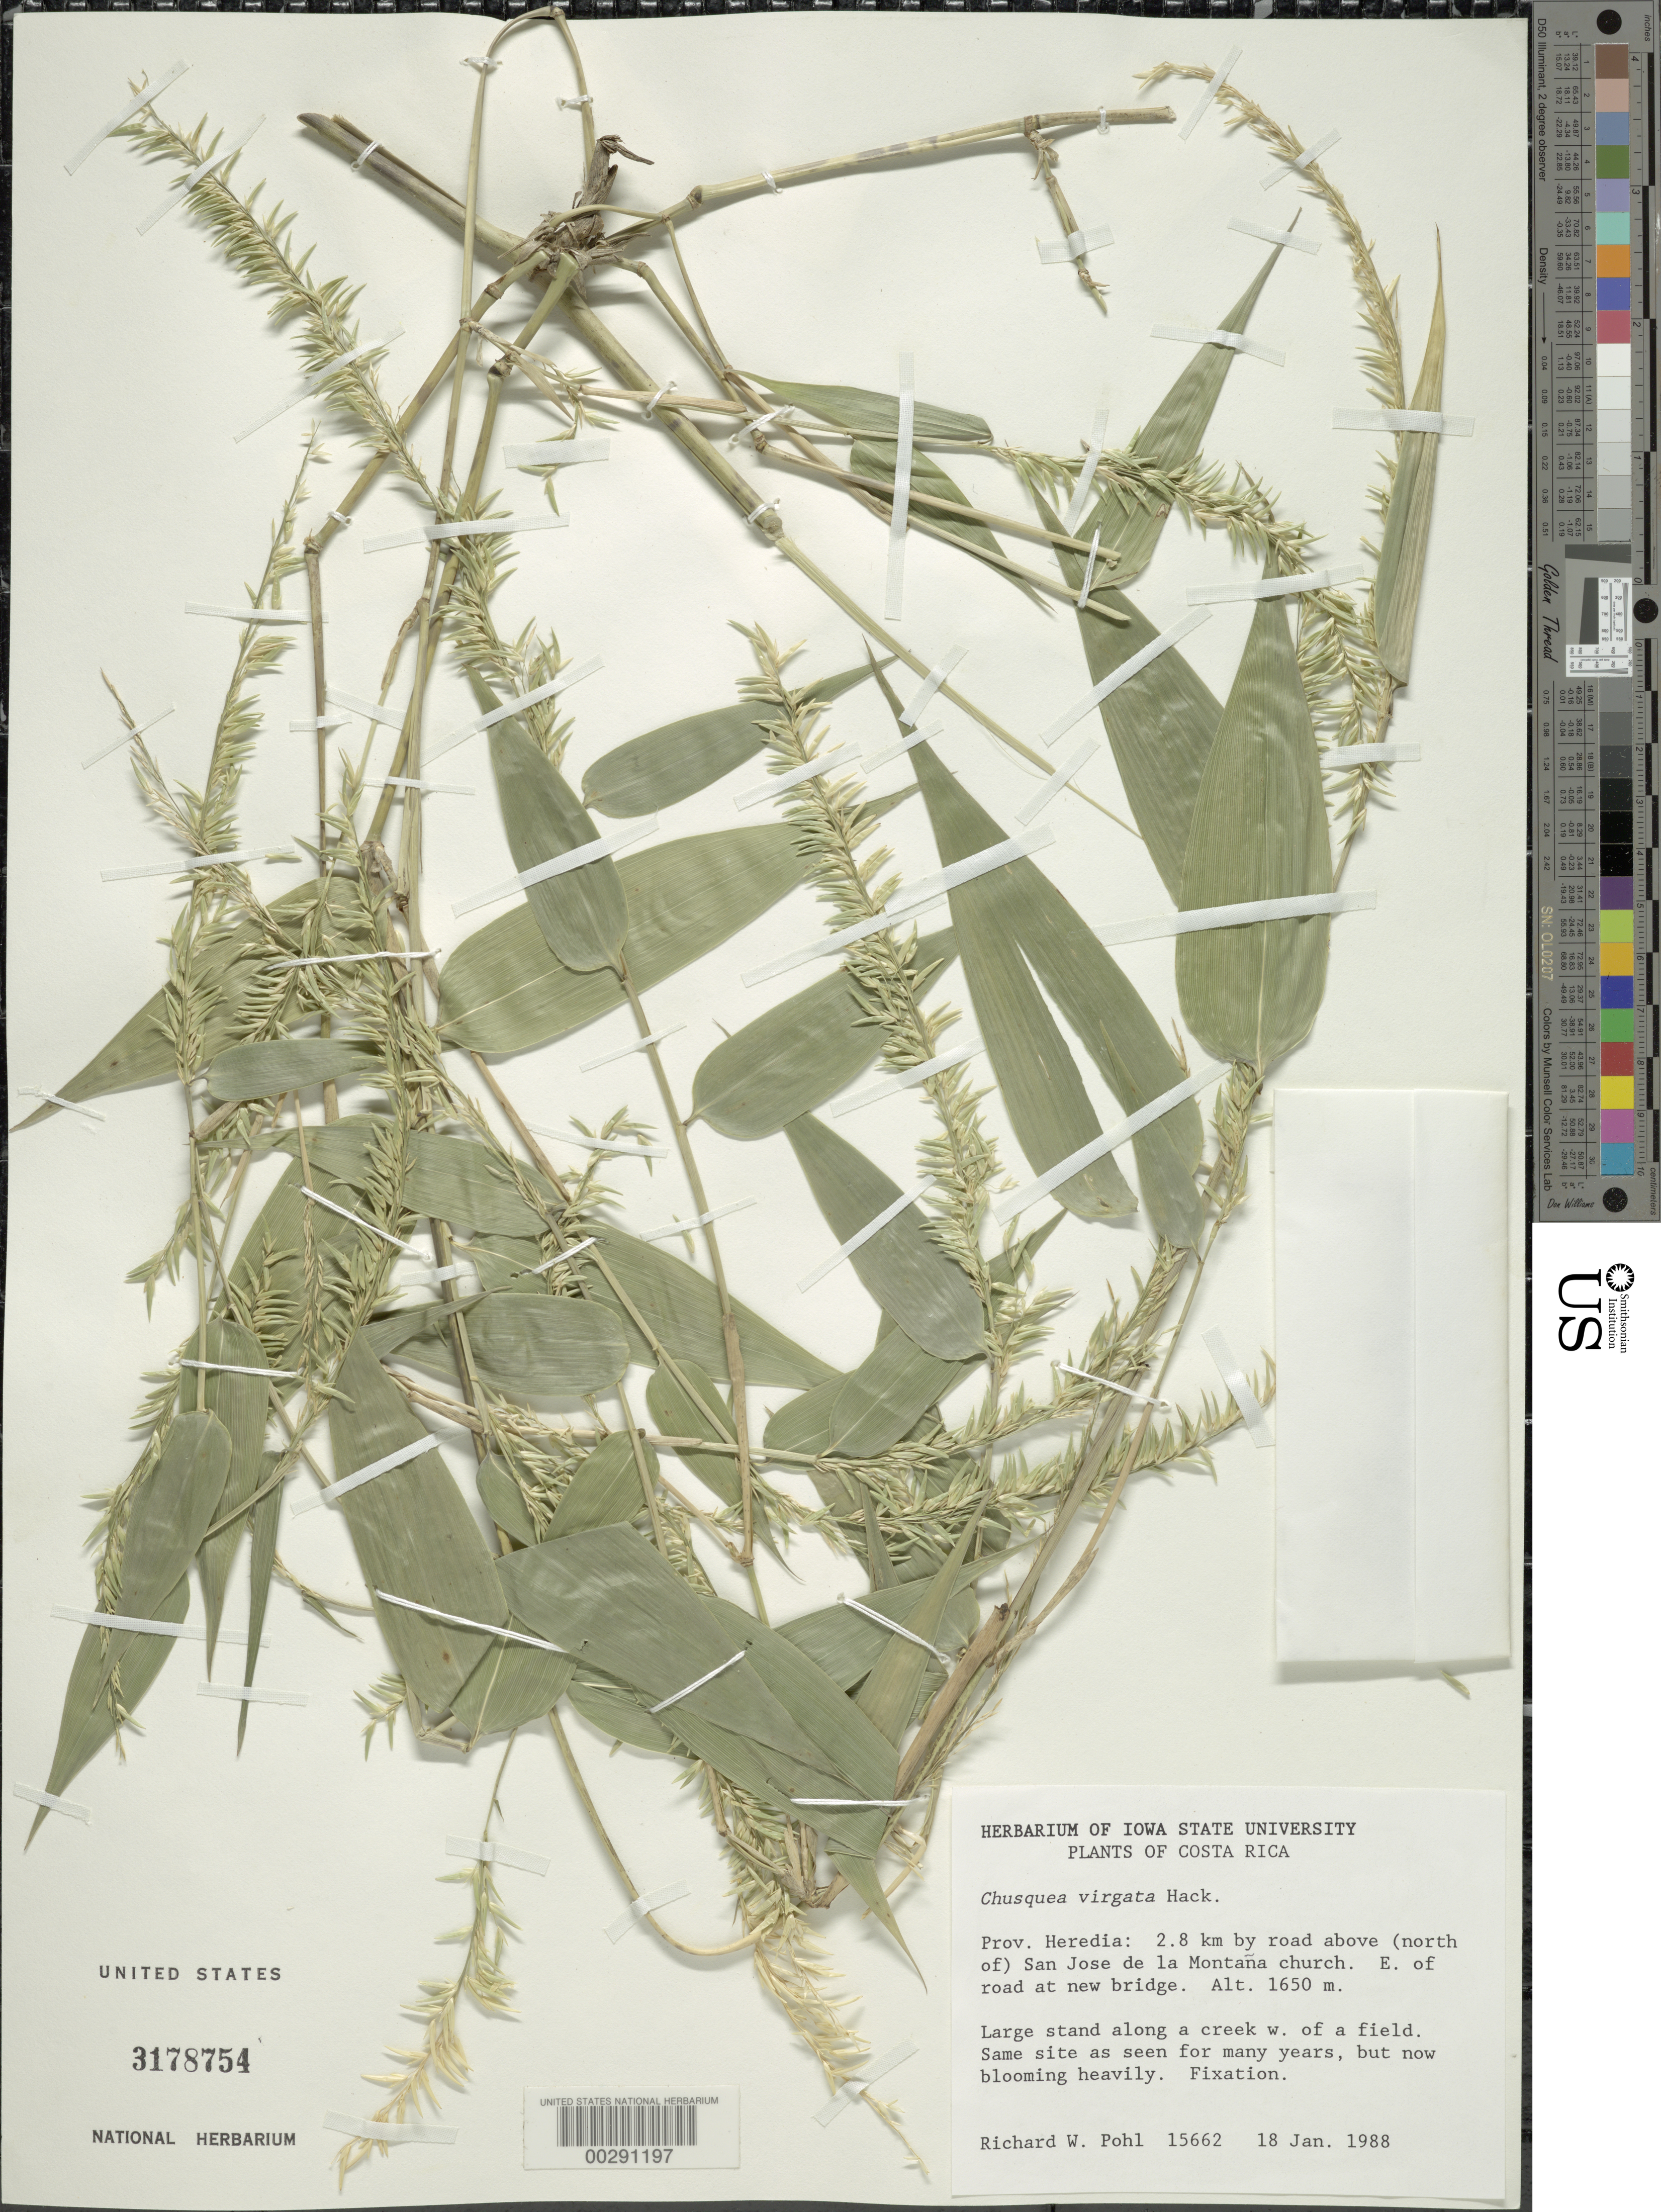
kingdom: Plantae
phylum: Tracheophyta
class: Liliopsida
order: Poales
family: Poaceae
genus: Chusquea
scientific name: Chusquea virgata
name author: Hack.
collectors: R. W. Pohl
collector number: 15662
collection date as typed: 18 Jan 1988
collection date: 1988-01-18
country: Costa Rica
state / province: Heredia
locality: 2.8 km by road above, N of, San Jose de la Montana church, E of road at new bridge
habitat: Along a creek w of field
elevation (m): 1650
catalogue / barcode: US 3178754